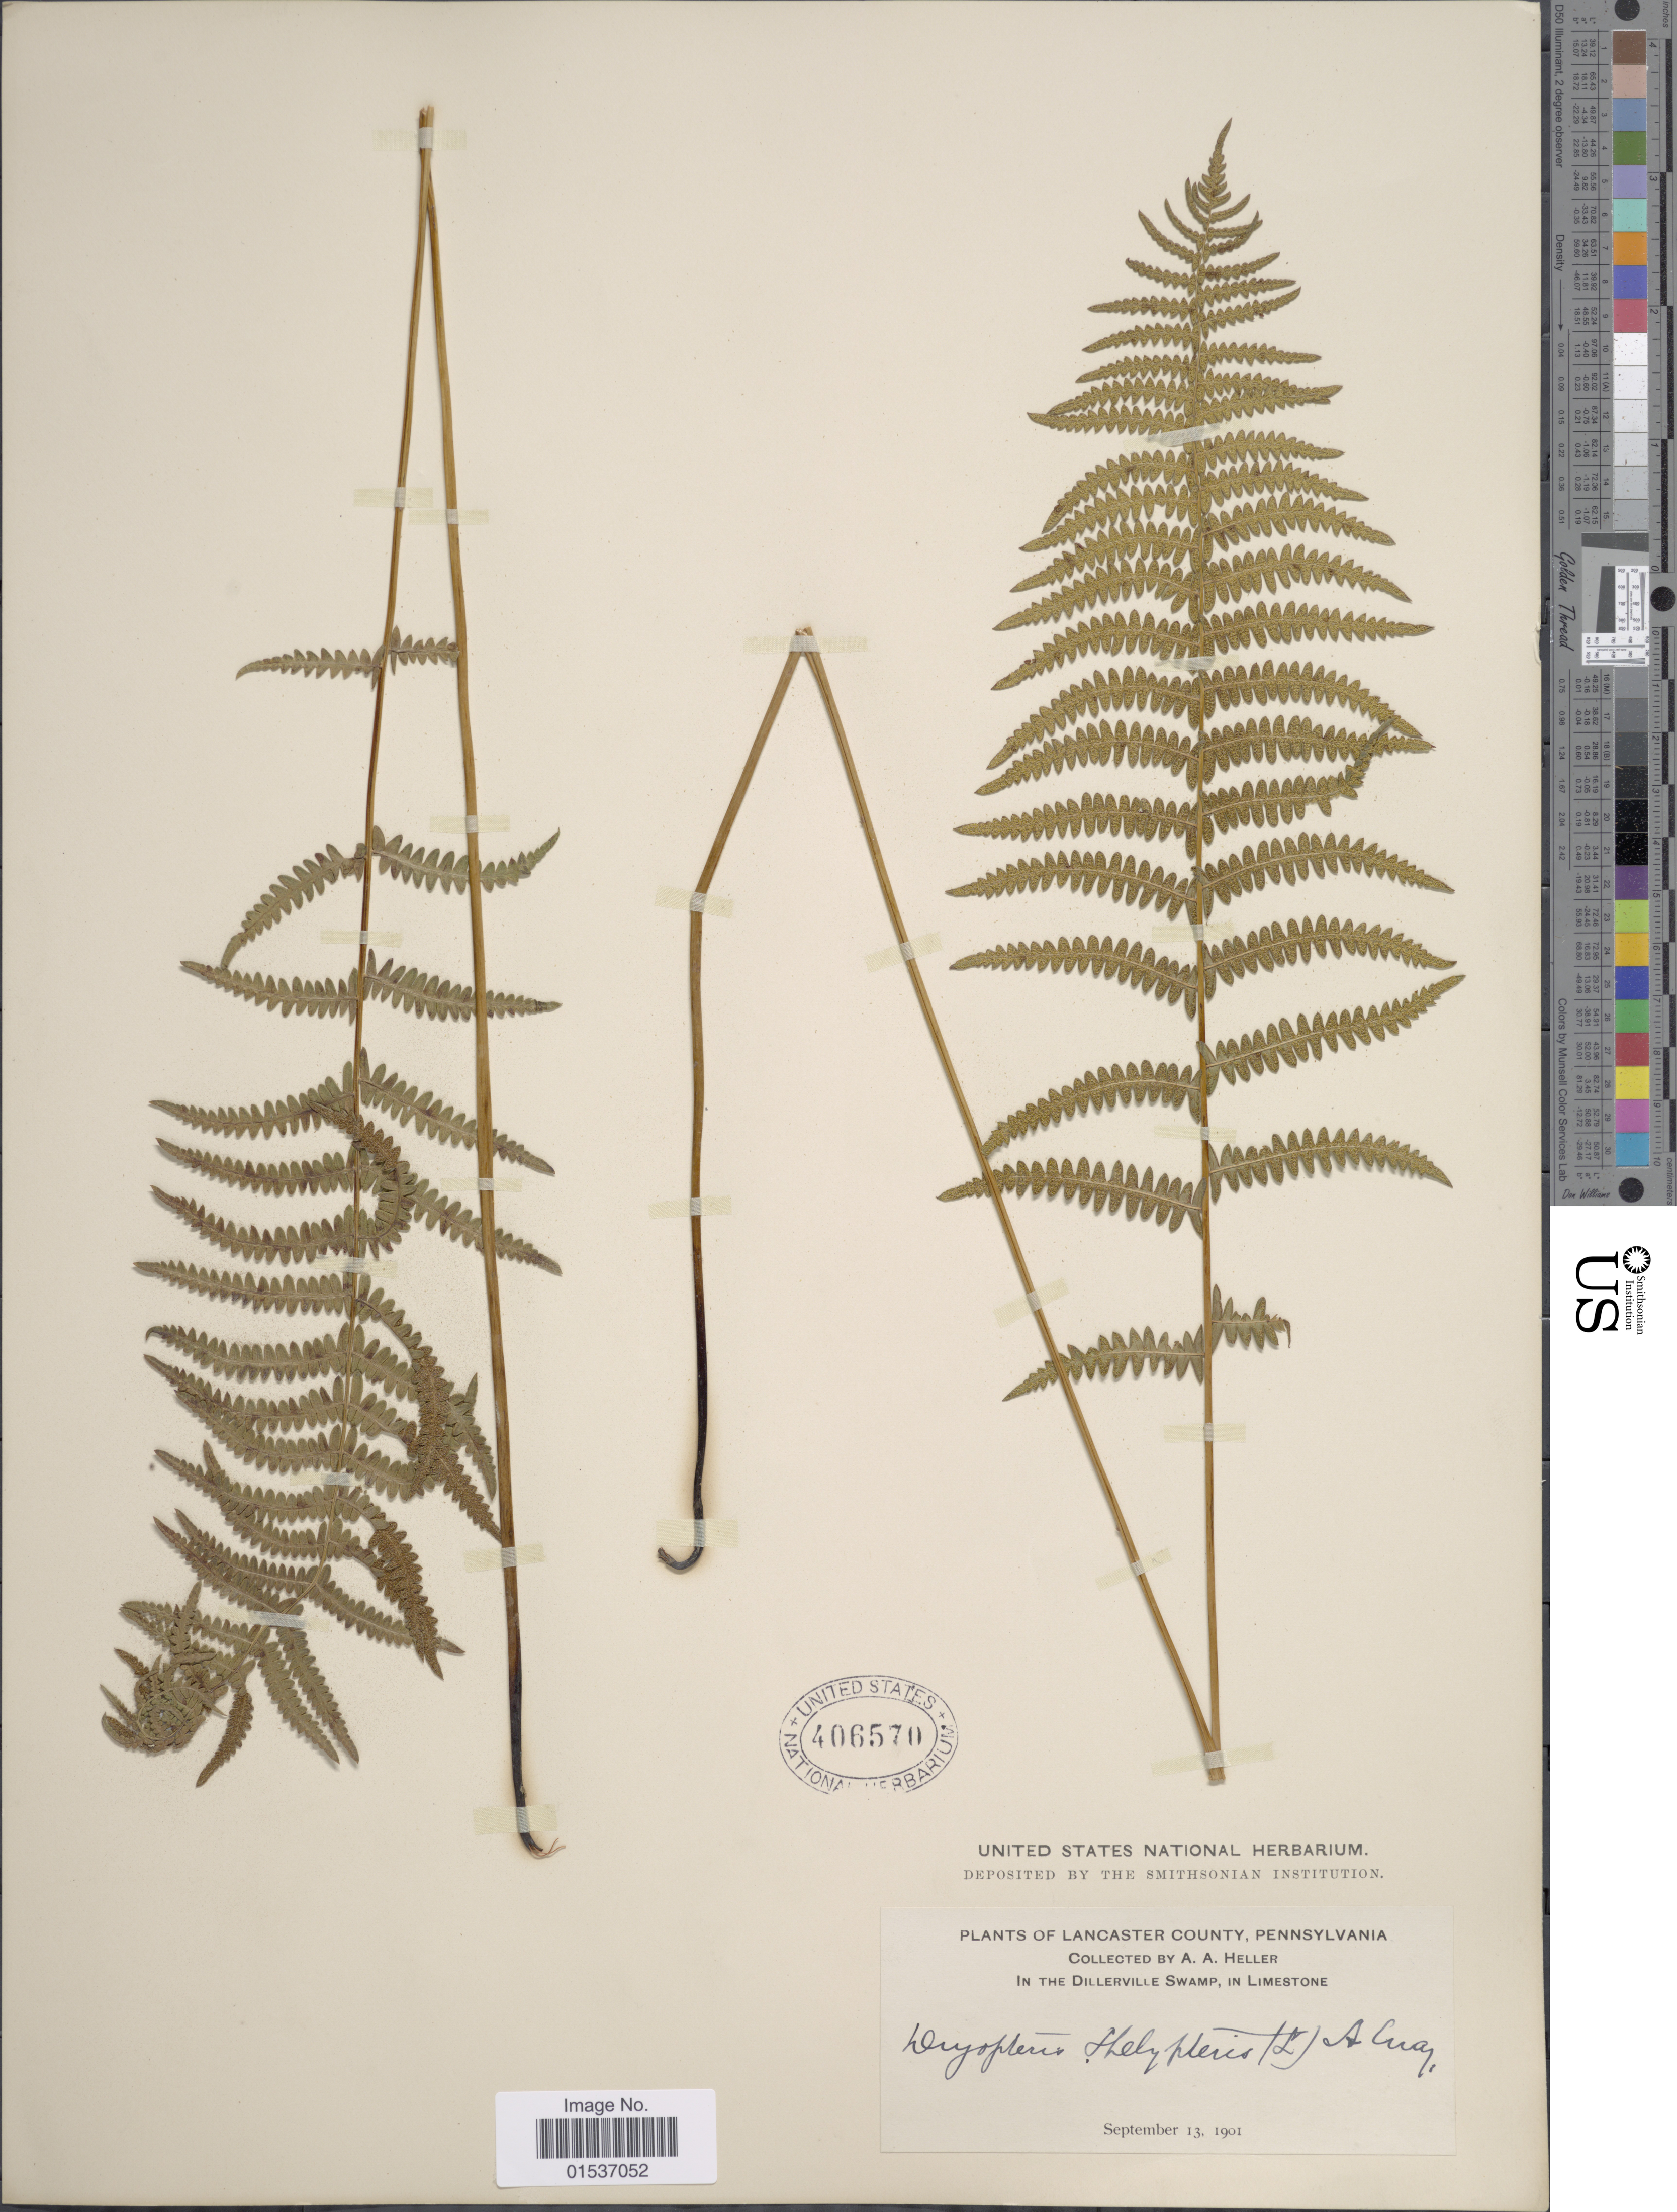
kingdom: Plantae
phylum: Tracheophyta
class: Polypodiopsida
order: Polypodiales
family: Thelypteridaceae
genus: Thelypteris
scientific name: Thelypteris palustris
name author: (Salisb.) Schott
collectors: A. A. Heller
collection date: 1901-09-13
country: United States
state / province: Pennsylvania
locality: Lancaster County, Pennsylvania. Dillerville Swamp, in Limestone.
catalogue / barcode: US 406570